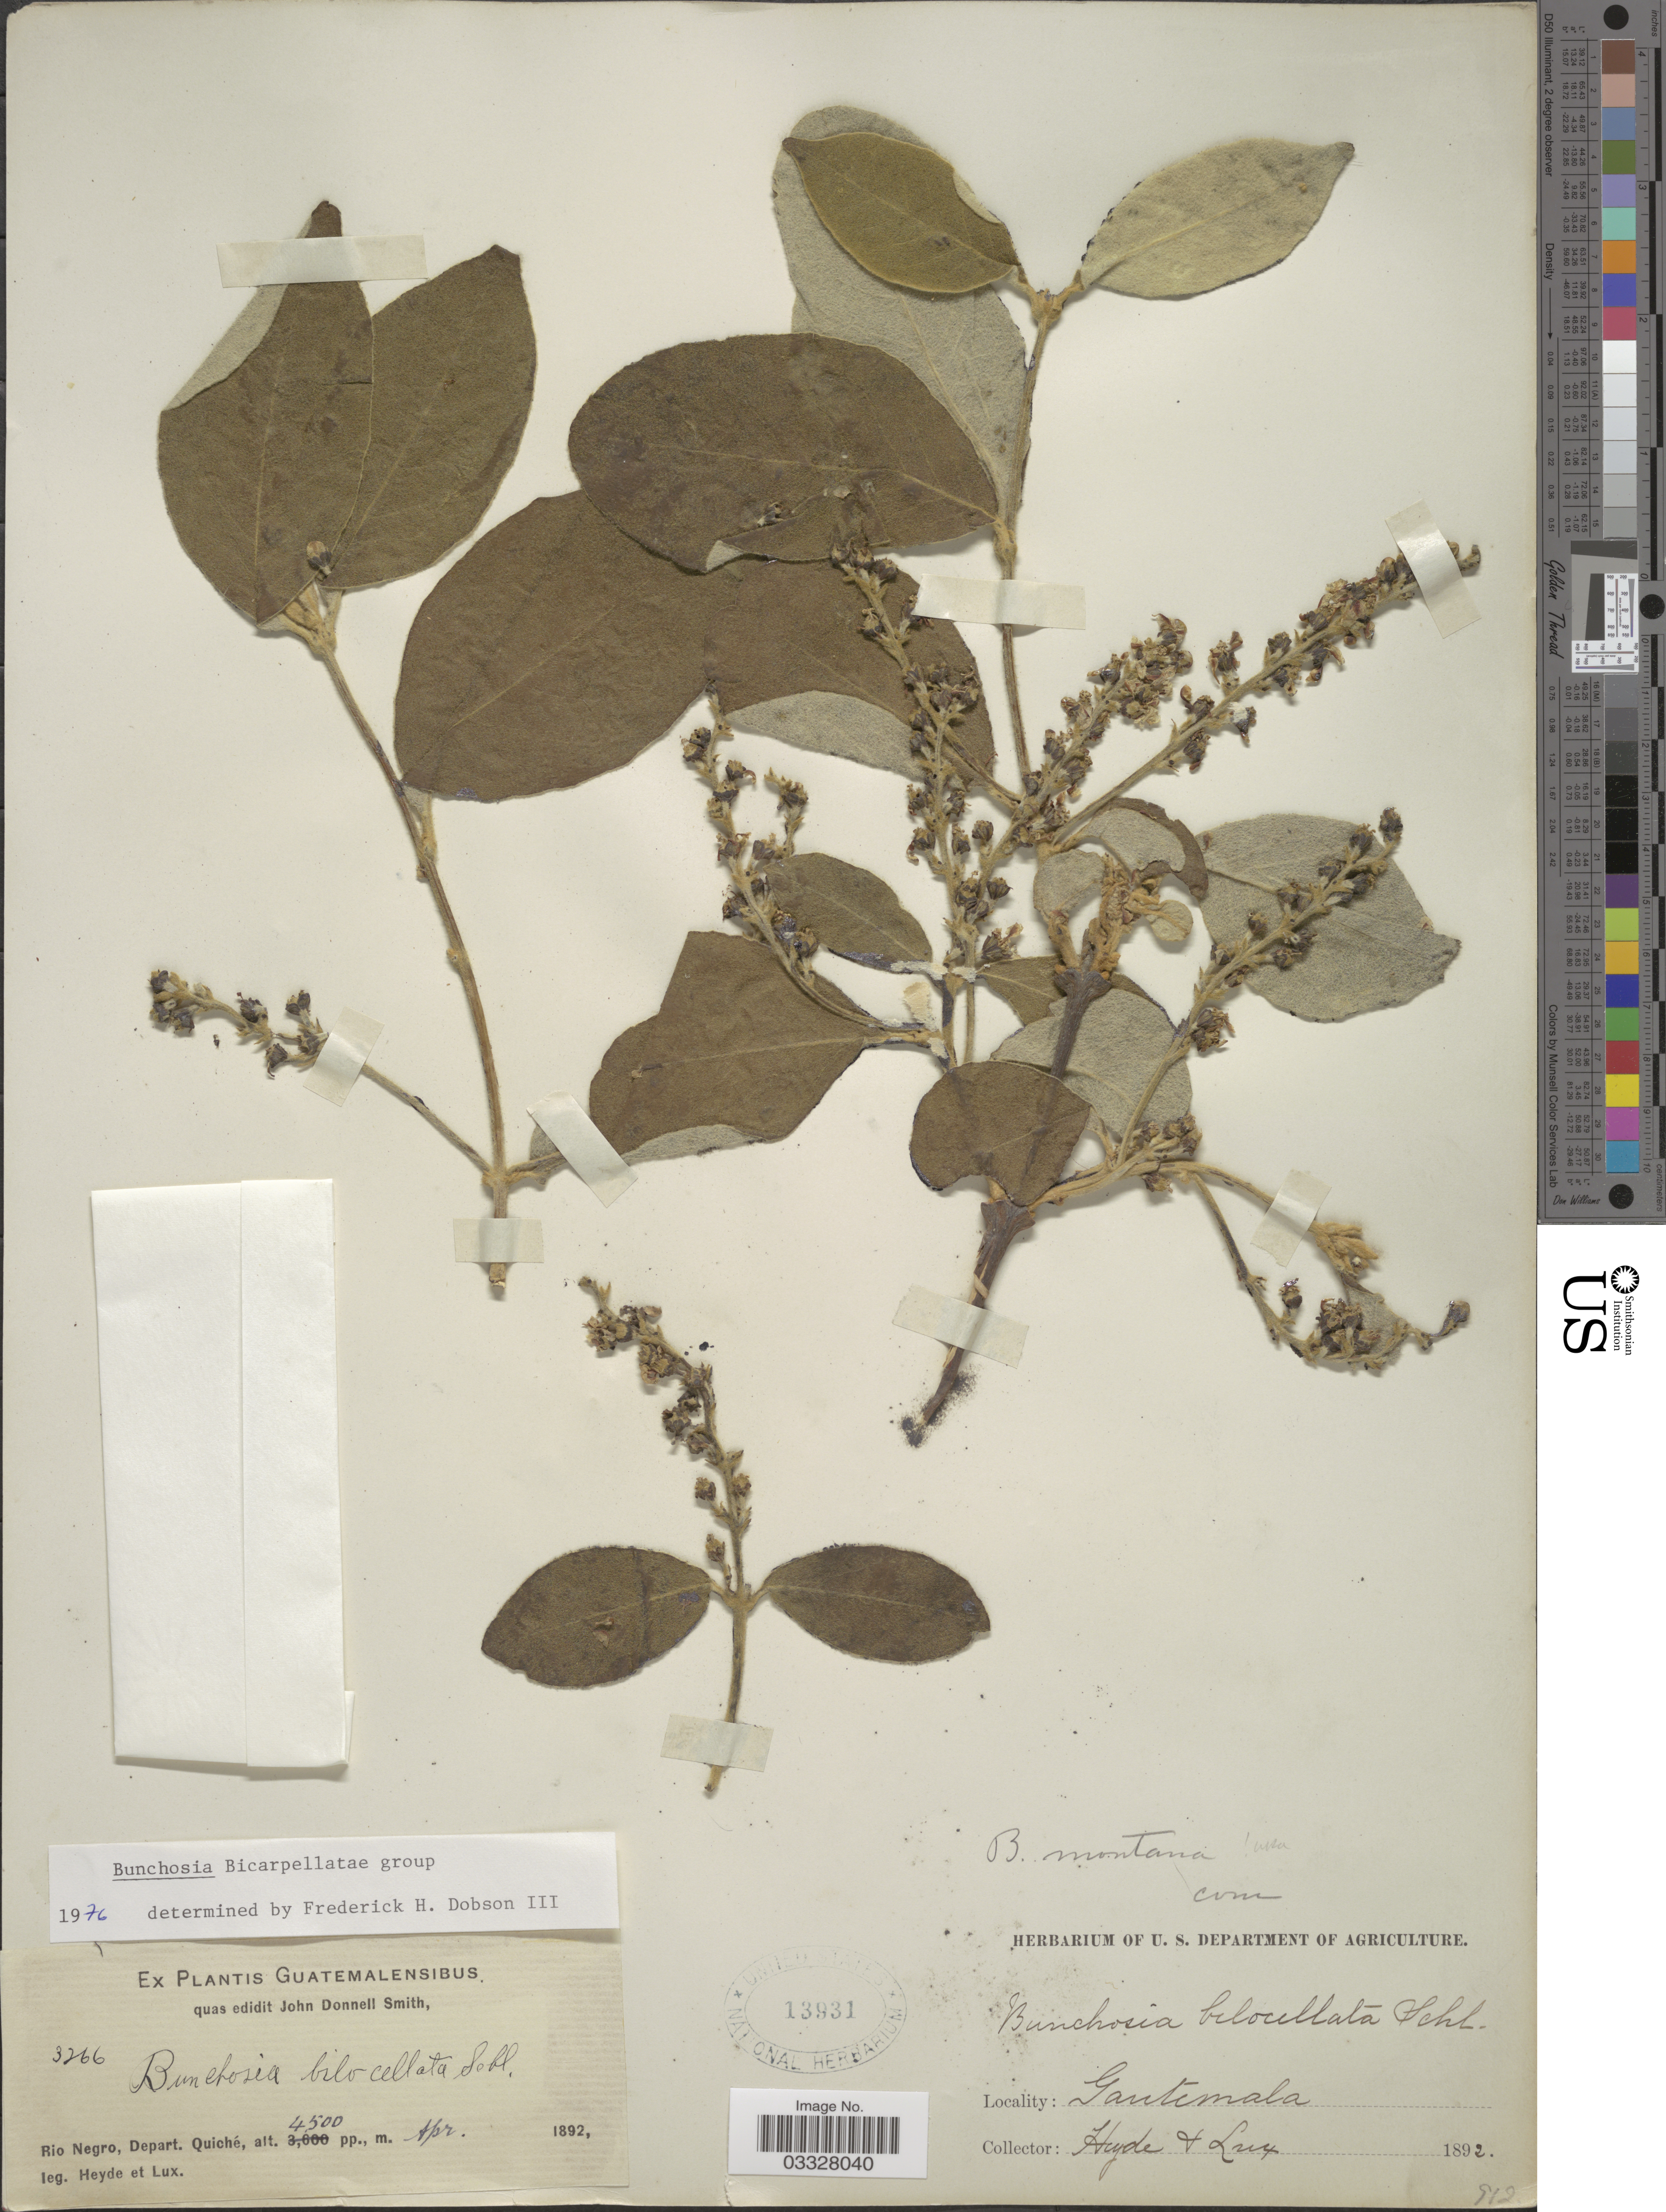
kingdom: Plantae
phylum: Tracheophyta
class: Magnoliopsida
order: Malpighiales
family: Malpighiaceae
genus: Bunchosia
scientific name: Bunchosia montana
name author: A. Juss.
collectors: Heyde & Lux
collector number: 3266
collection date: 1892-04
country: Guatemala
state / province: El Quiché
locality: Rio Negro, Depart. Quiché.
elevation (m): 1372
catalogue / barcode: US 13931